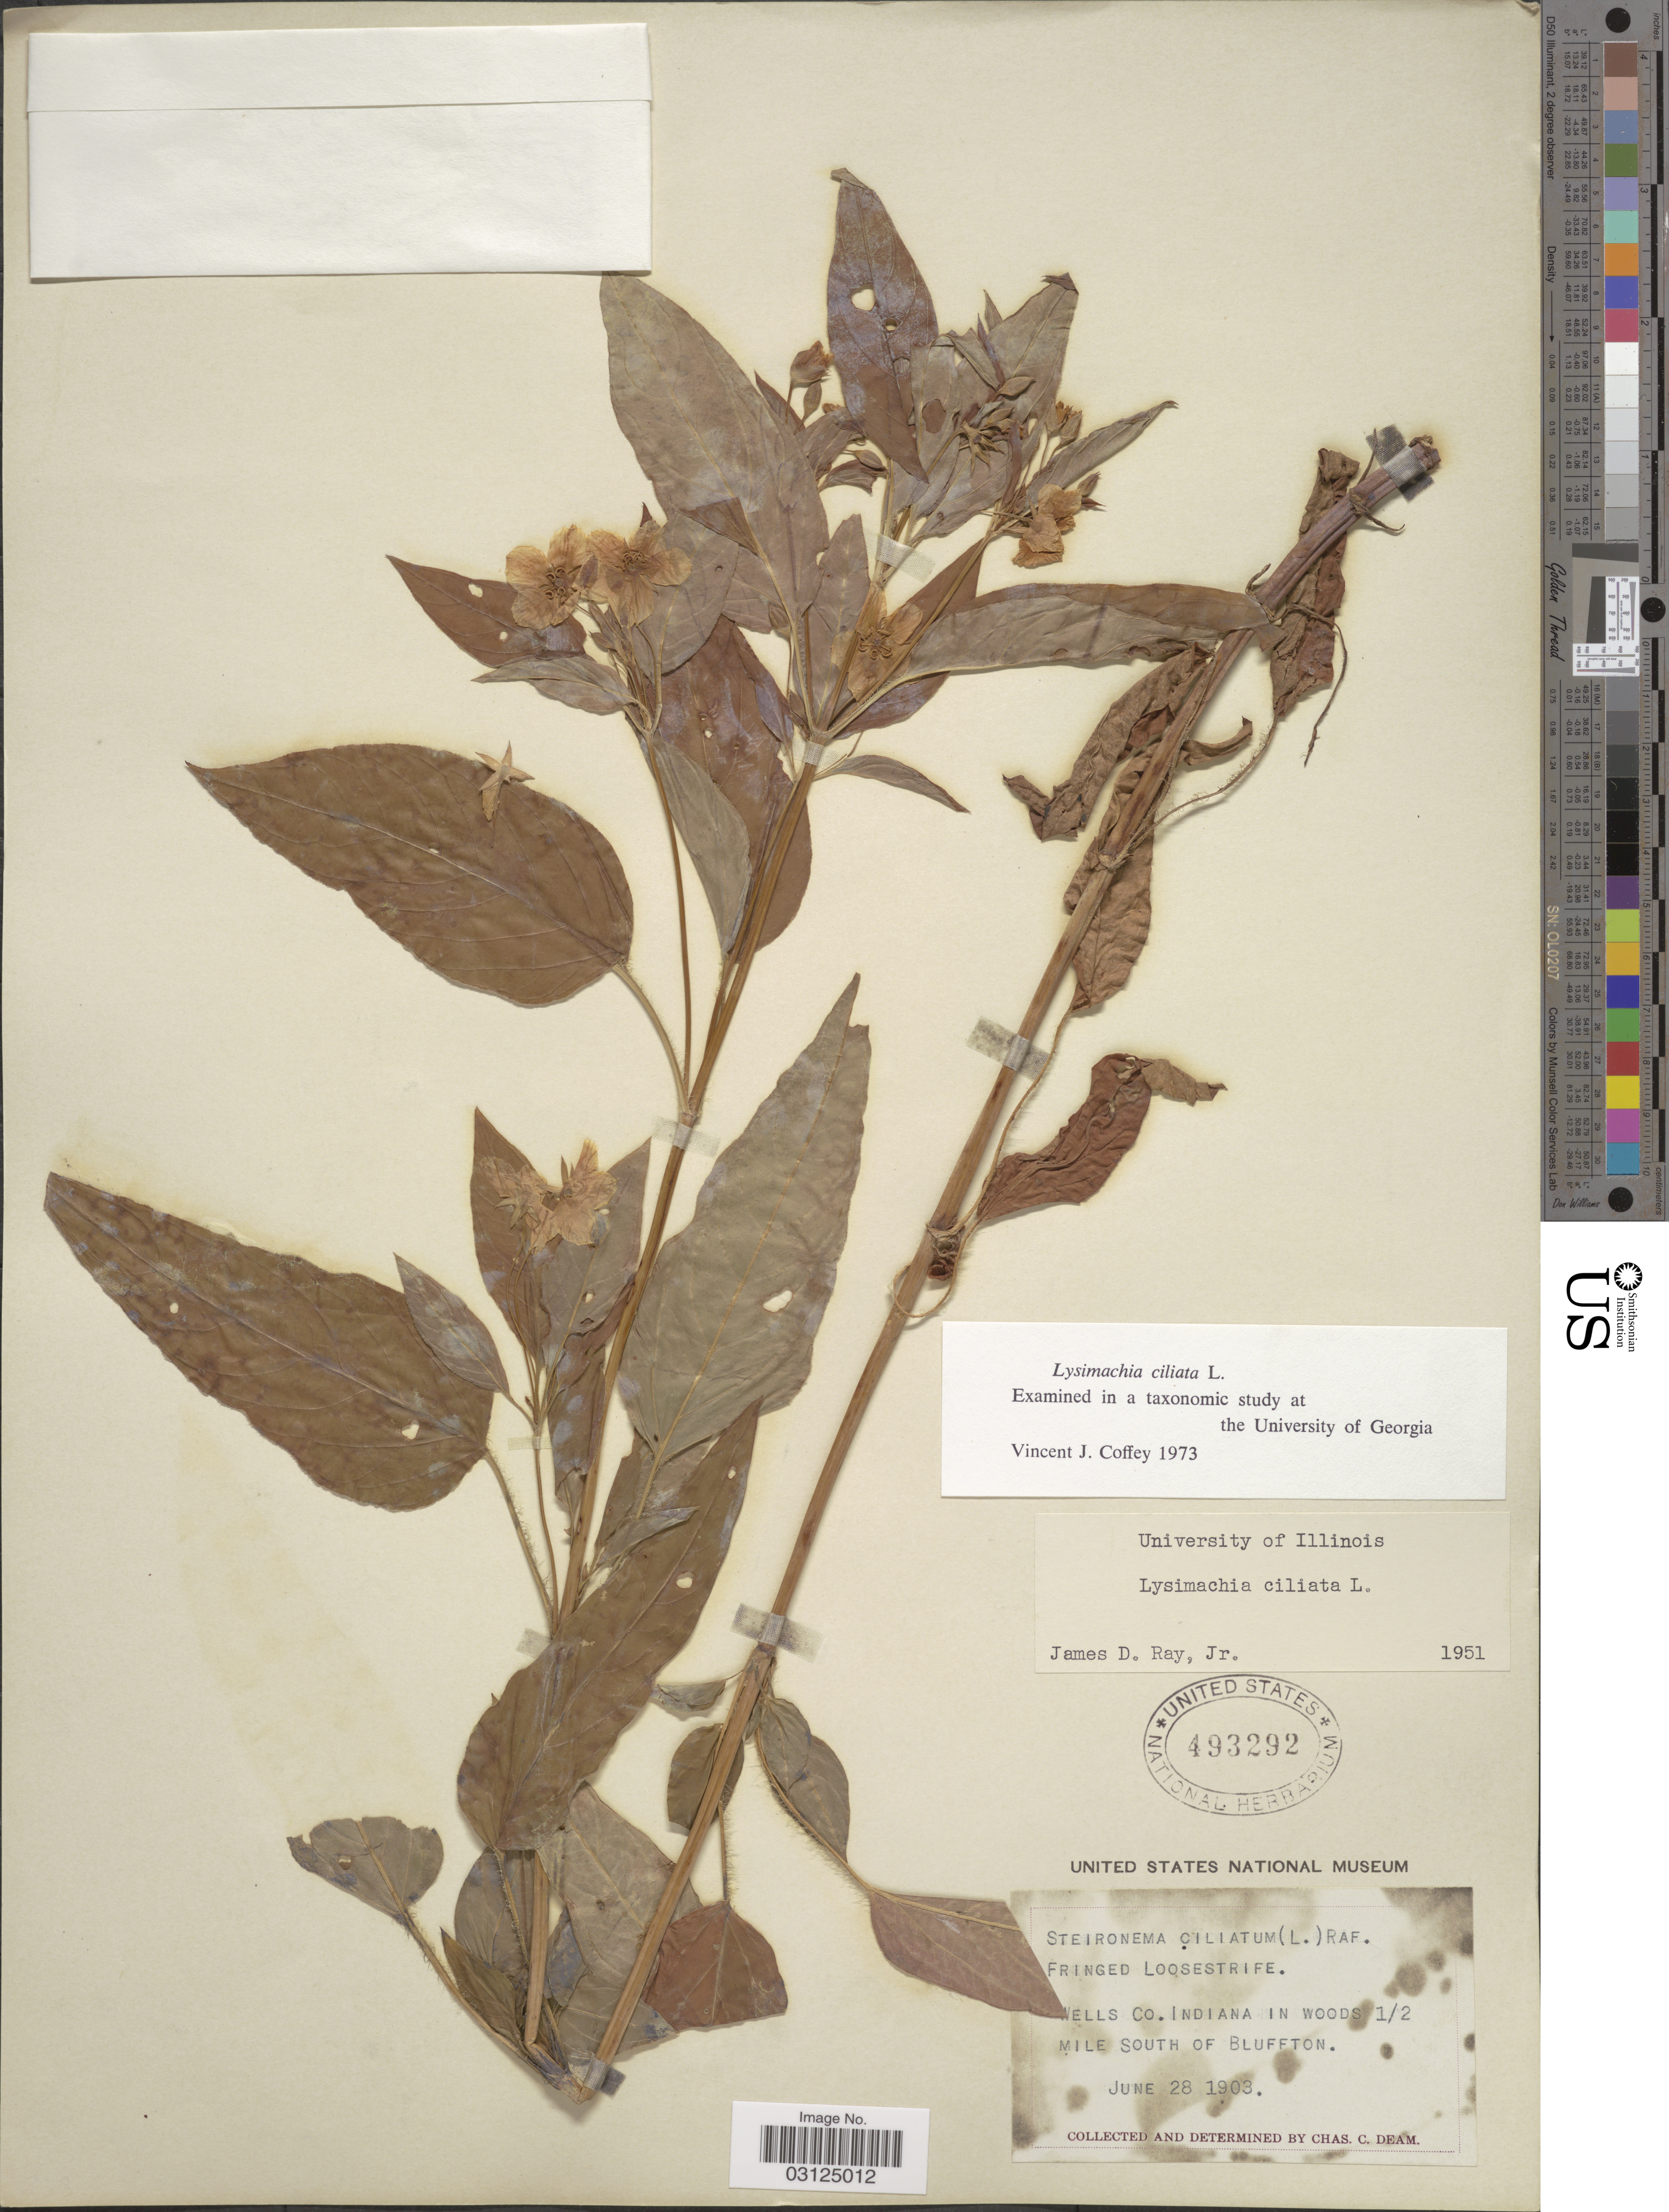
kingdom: Plantae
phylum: Tracheophyta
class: Magnoliopsida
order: Ericales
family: Primulaceae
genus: Lysimachia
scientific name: Lysimachia ciliata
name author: L.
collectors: C. C. Deam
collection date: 1903-06-28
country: United States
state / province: Indiana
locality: Wells Co. Indiana in woods 1/2 mile South of Bluffton.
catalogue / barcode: US 493292